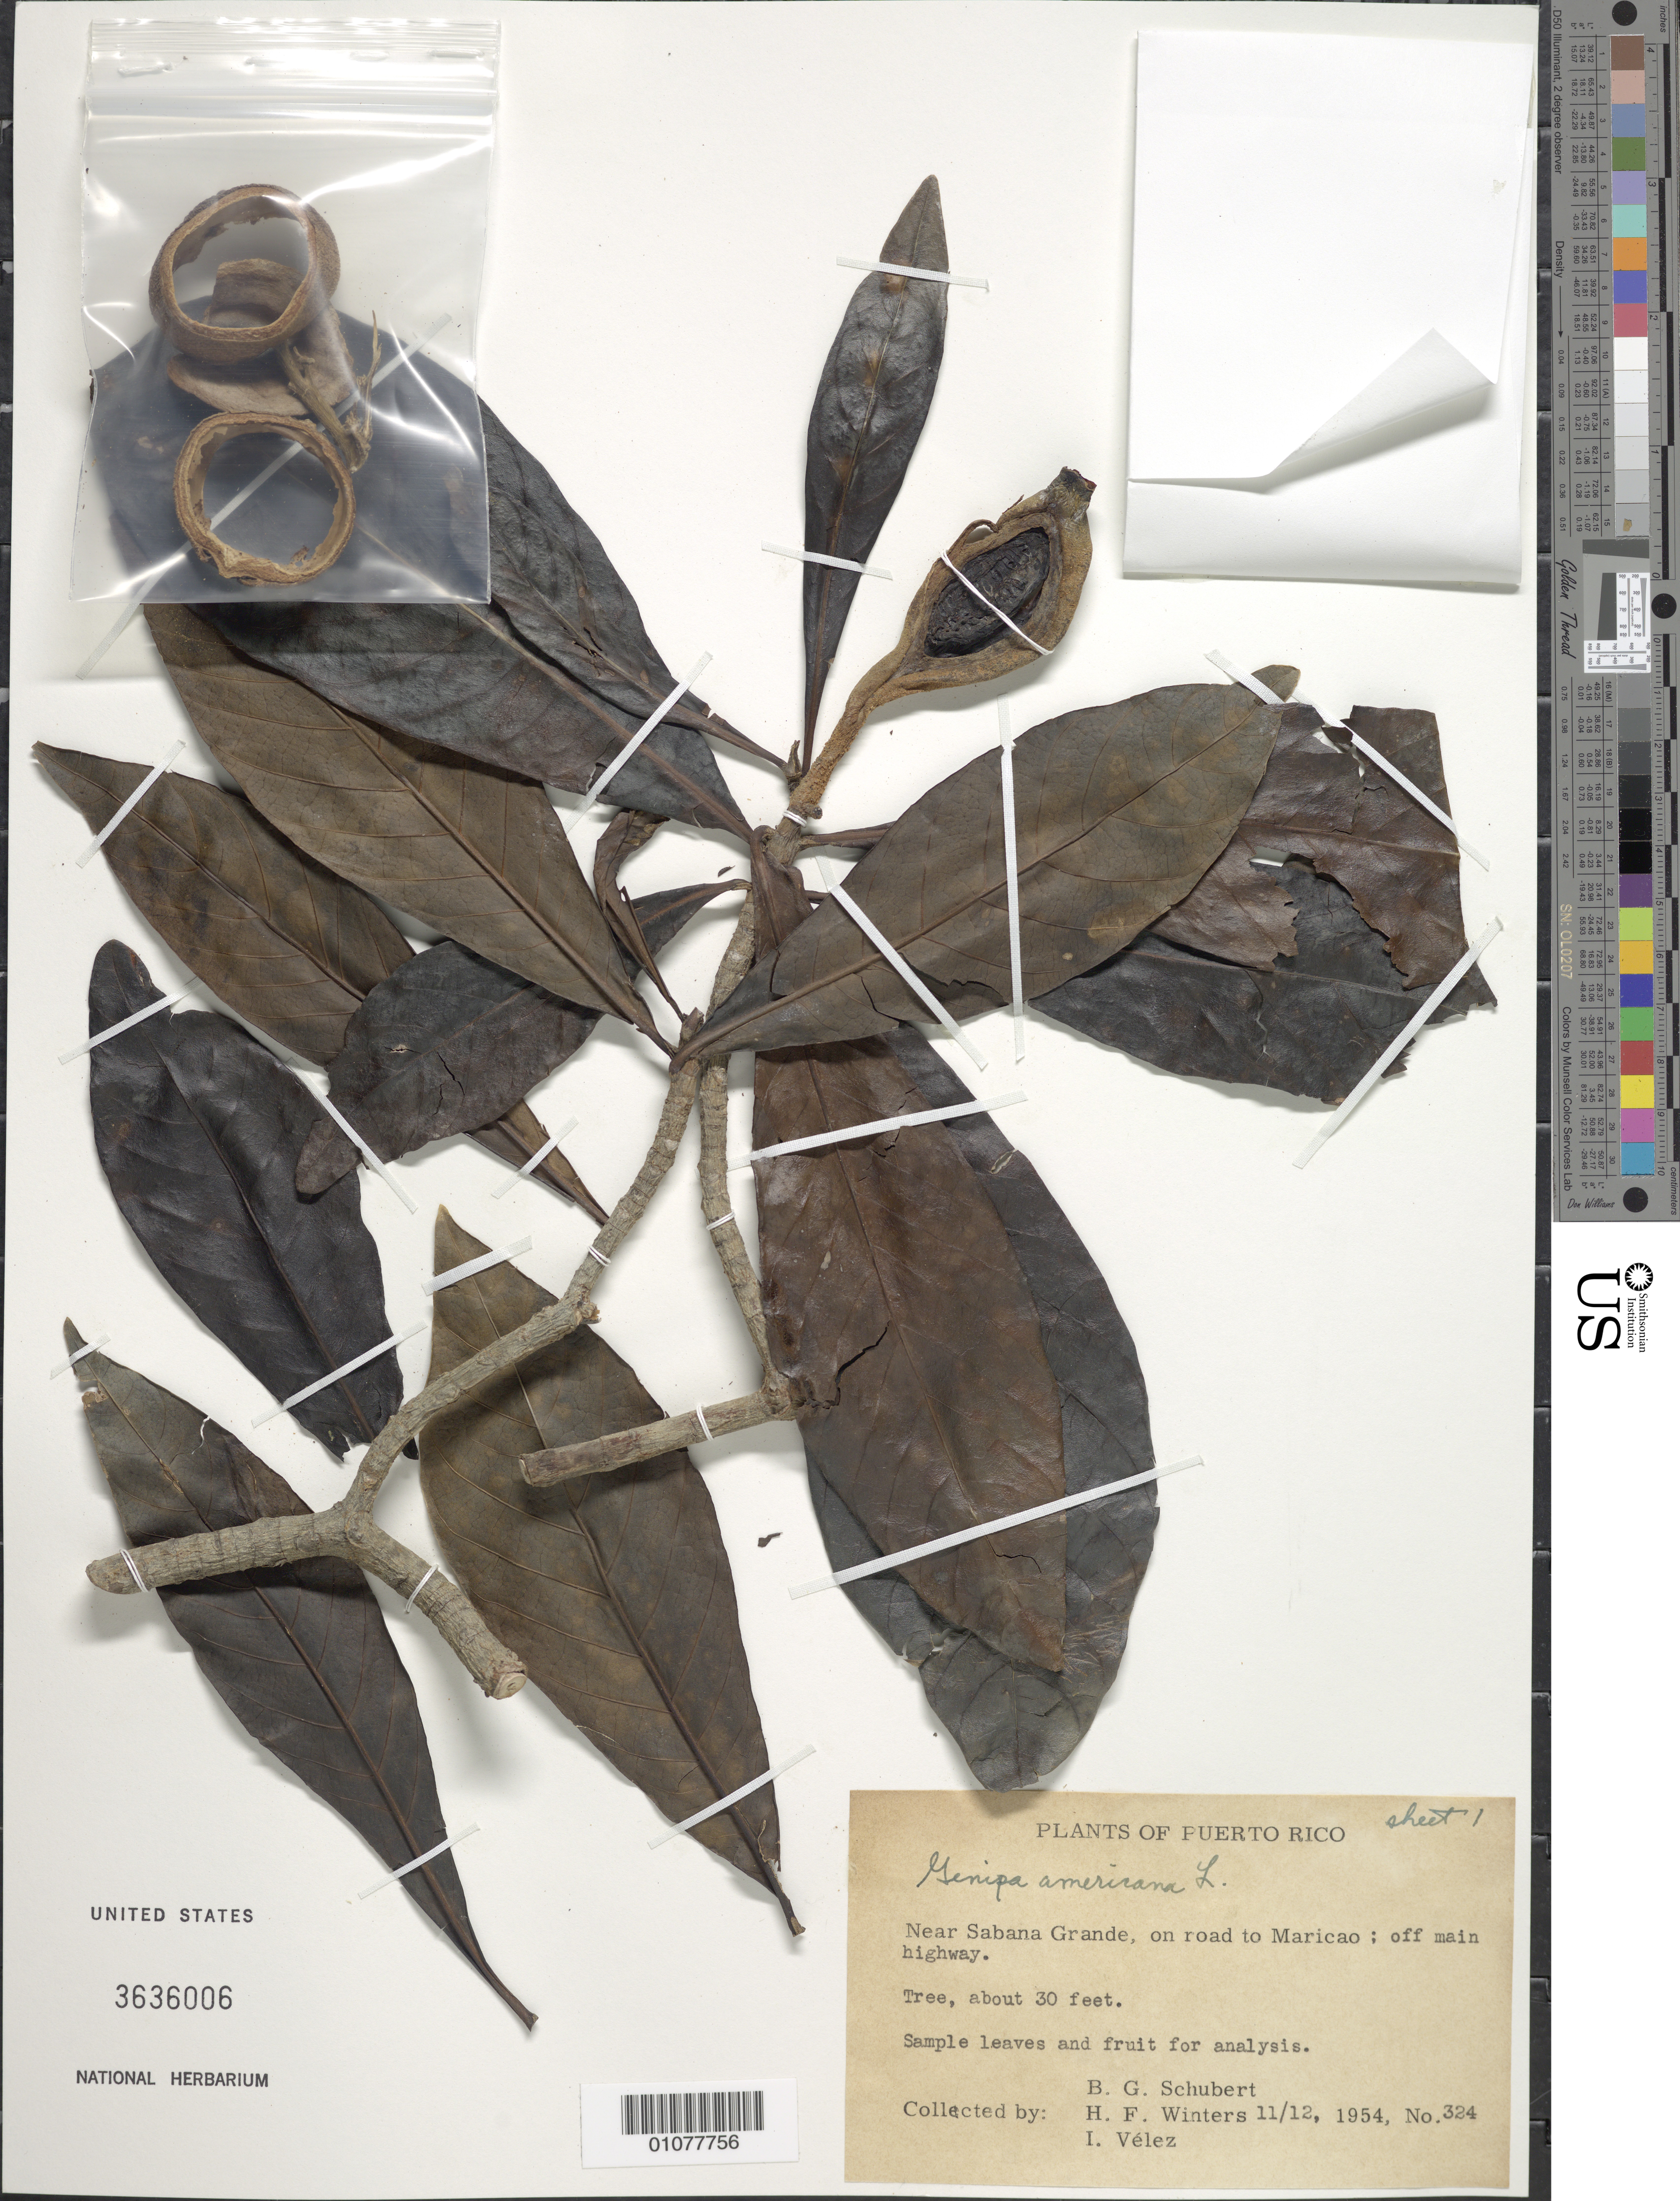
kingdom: Plantae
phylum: Tracheophyta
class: Magnoliopsida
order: Gentianales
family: Rubiaceae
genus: Genipa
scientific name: Genipa americana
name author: L.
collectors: H. Winters, B. Schubert & I. Velez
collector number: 324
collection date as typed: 12 Nov 1954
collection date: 1954-11-12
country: Puerto Rico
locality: Near Sabana Grande, on road to Maricao, off main highway.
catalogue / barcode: US 3636006